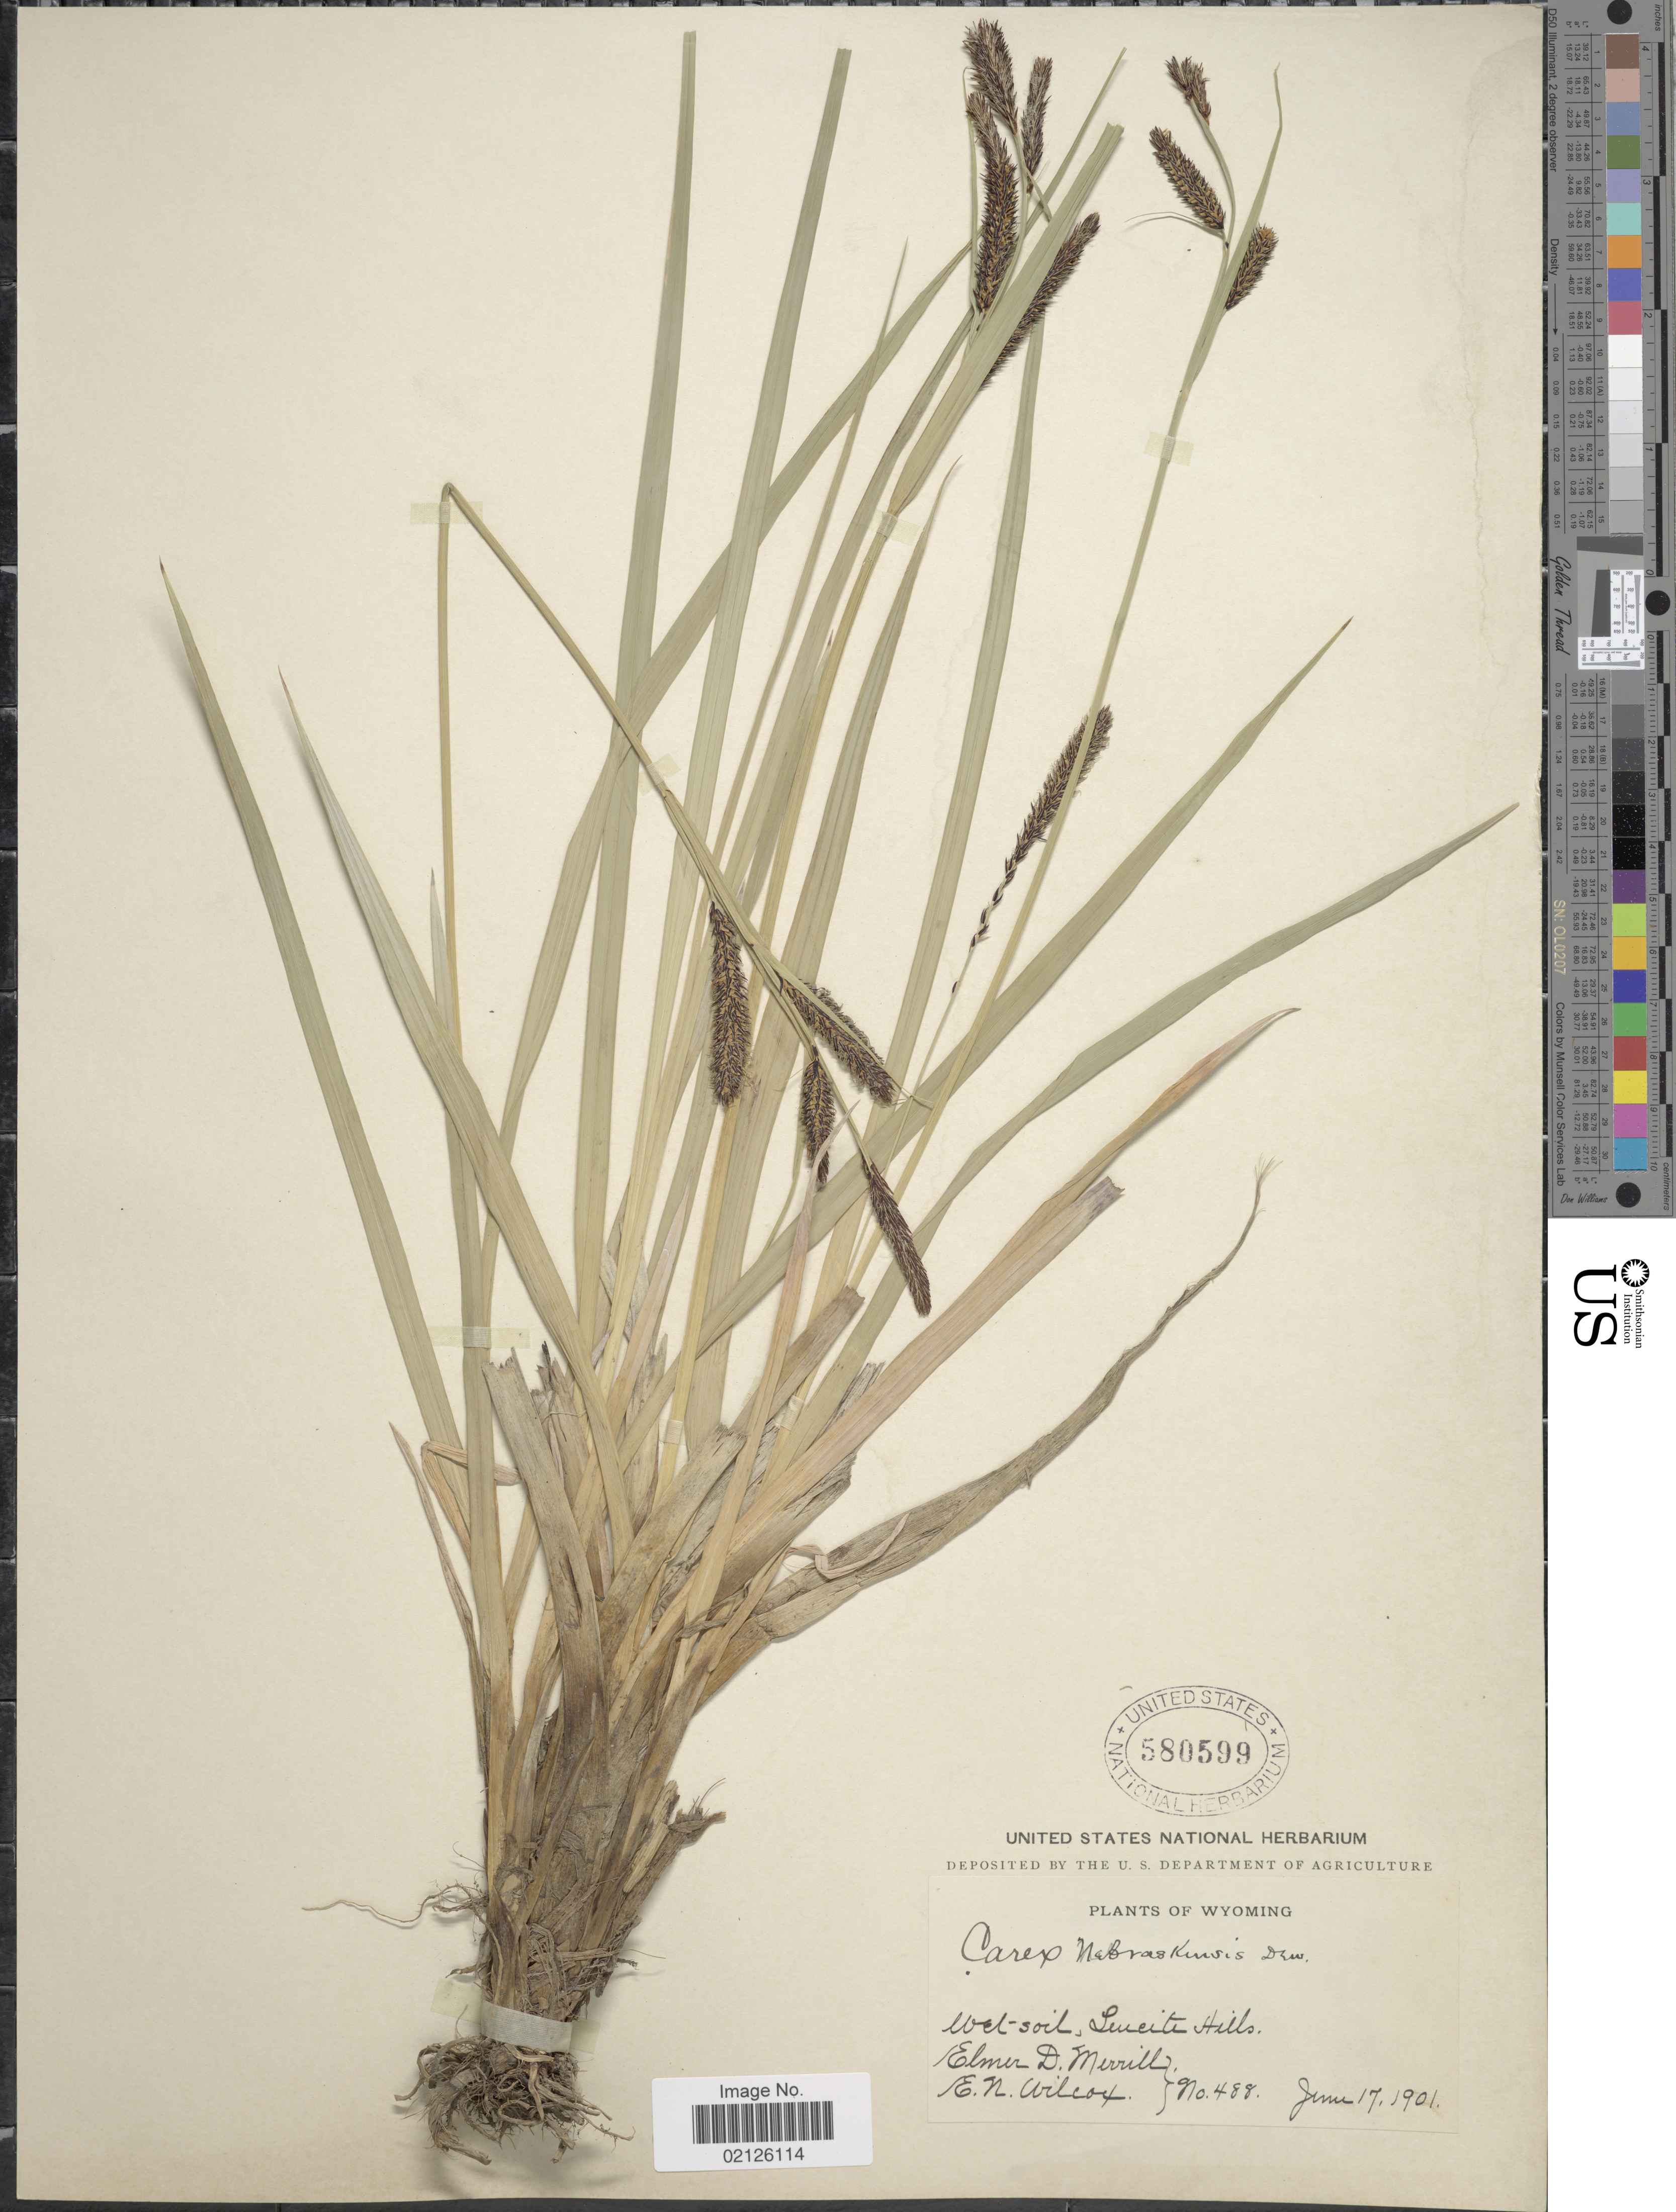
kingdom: Plantae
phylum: Tracheophyta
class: Liliopsida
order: Poales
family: Cyperaceae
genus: Carex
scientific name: Carex nebrascensis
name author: Dewey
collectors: E. D. Merrill & E. Wilcox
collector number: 488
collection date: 1901-06-17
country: United States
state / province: Wyoming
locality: Wet soil, Leucite Hills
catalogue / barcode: US 580599